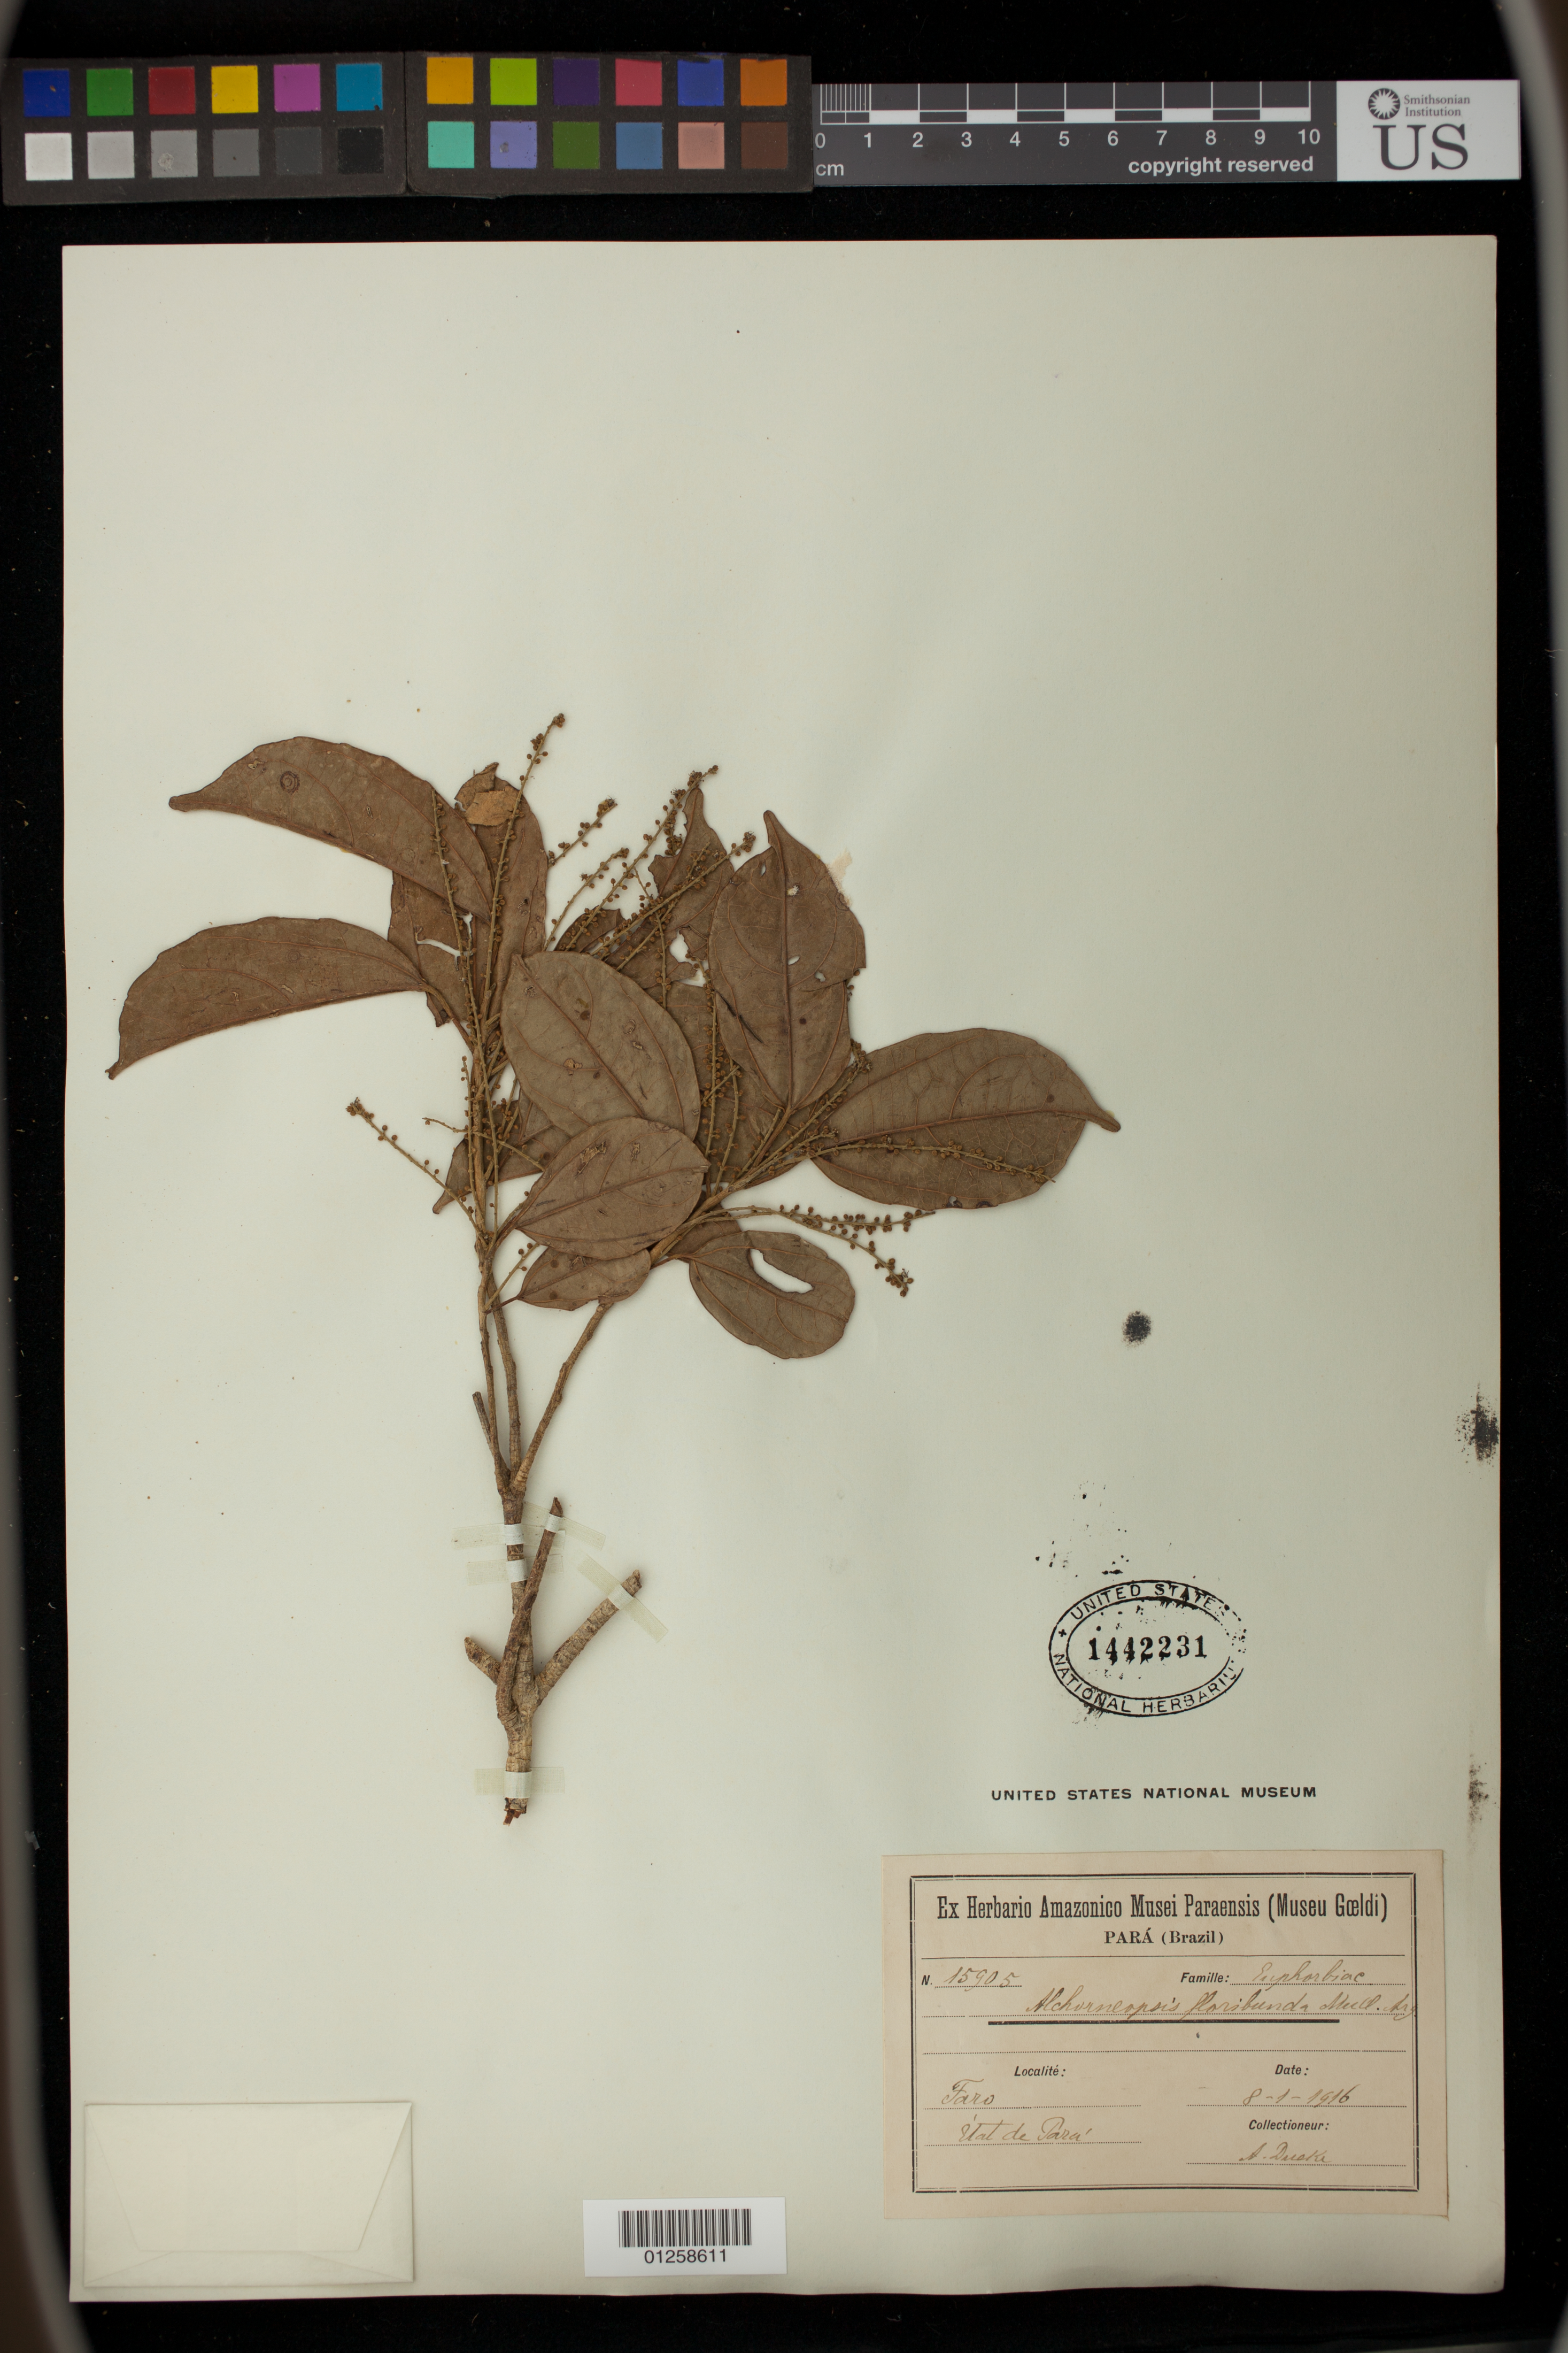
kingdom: Plantae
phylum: Tracheophyta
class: Magnoliopsida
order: Malpighiales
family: Euphorbiaceae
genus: Alchorneopsis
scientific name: Alchorneopsis floribunda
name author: (Benth.) Müll. Arg.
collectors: A. Ducke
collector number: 15905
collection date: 1916-08-01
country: Peru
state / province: Cajamarca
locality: Faro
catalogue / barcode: US 1442231